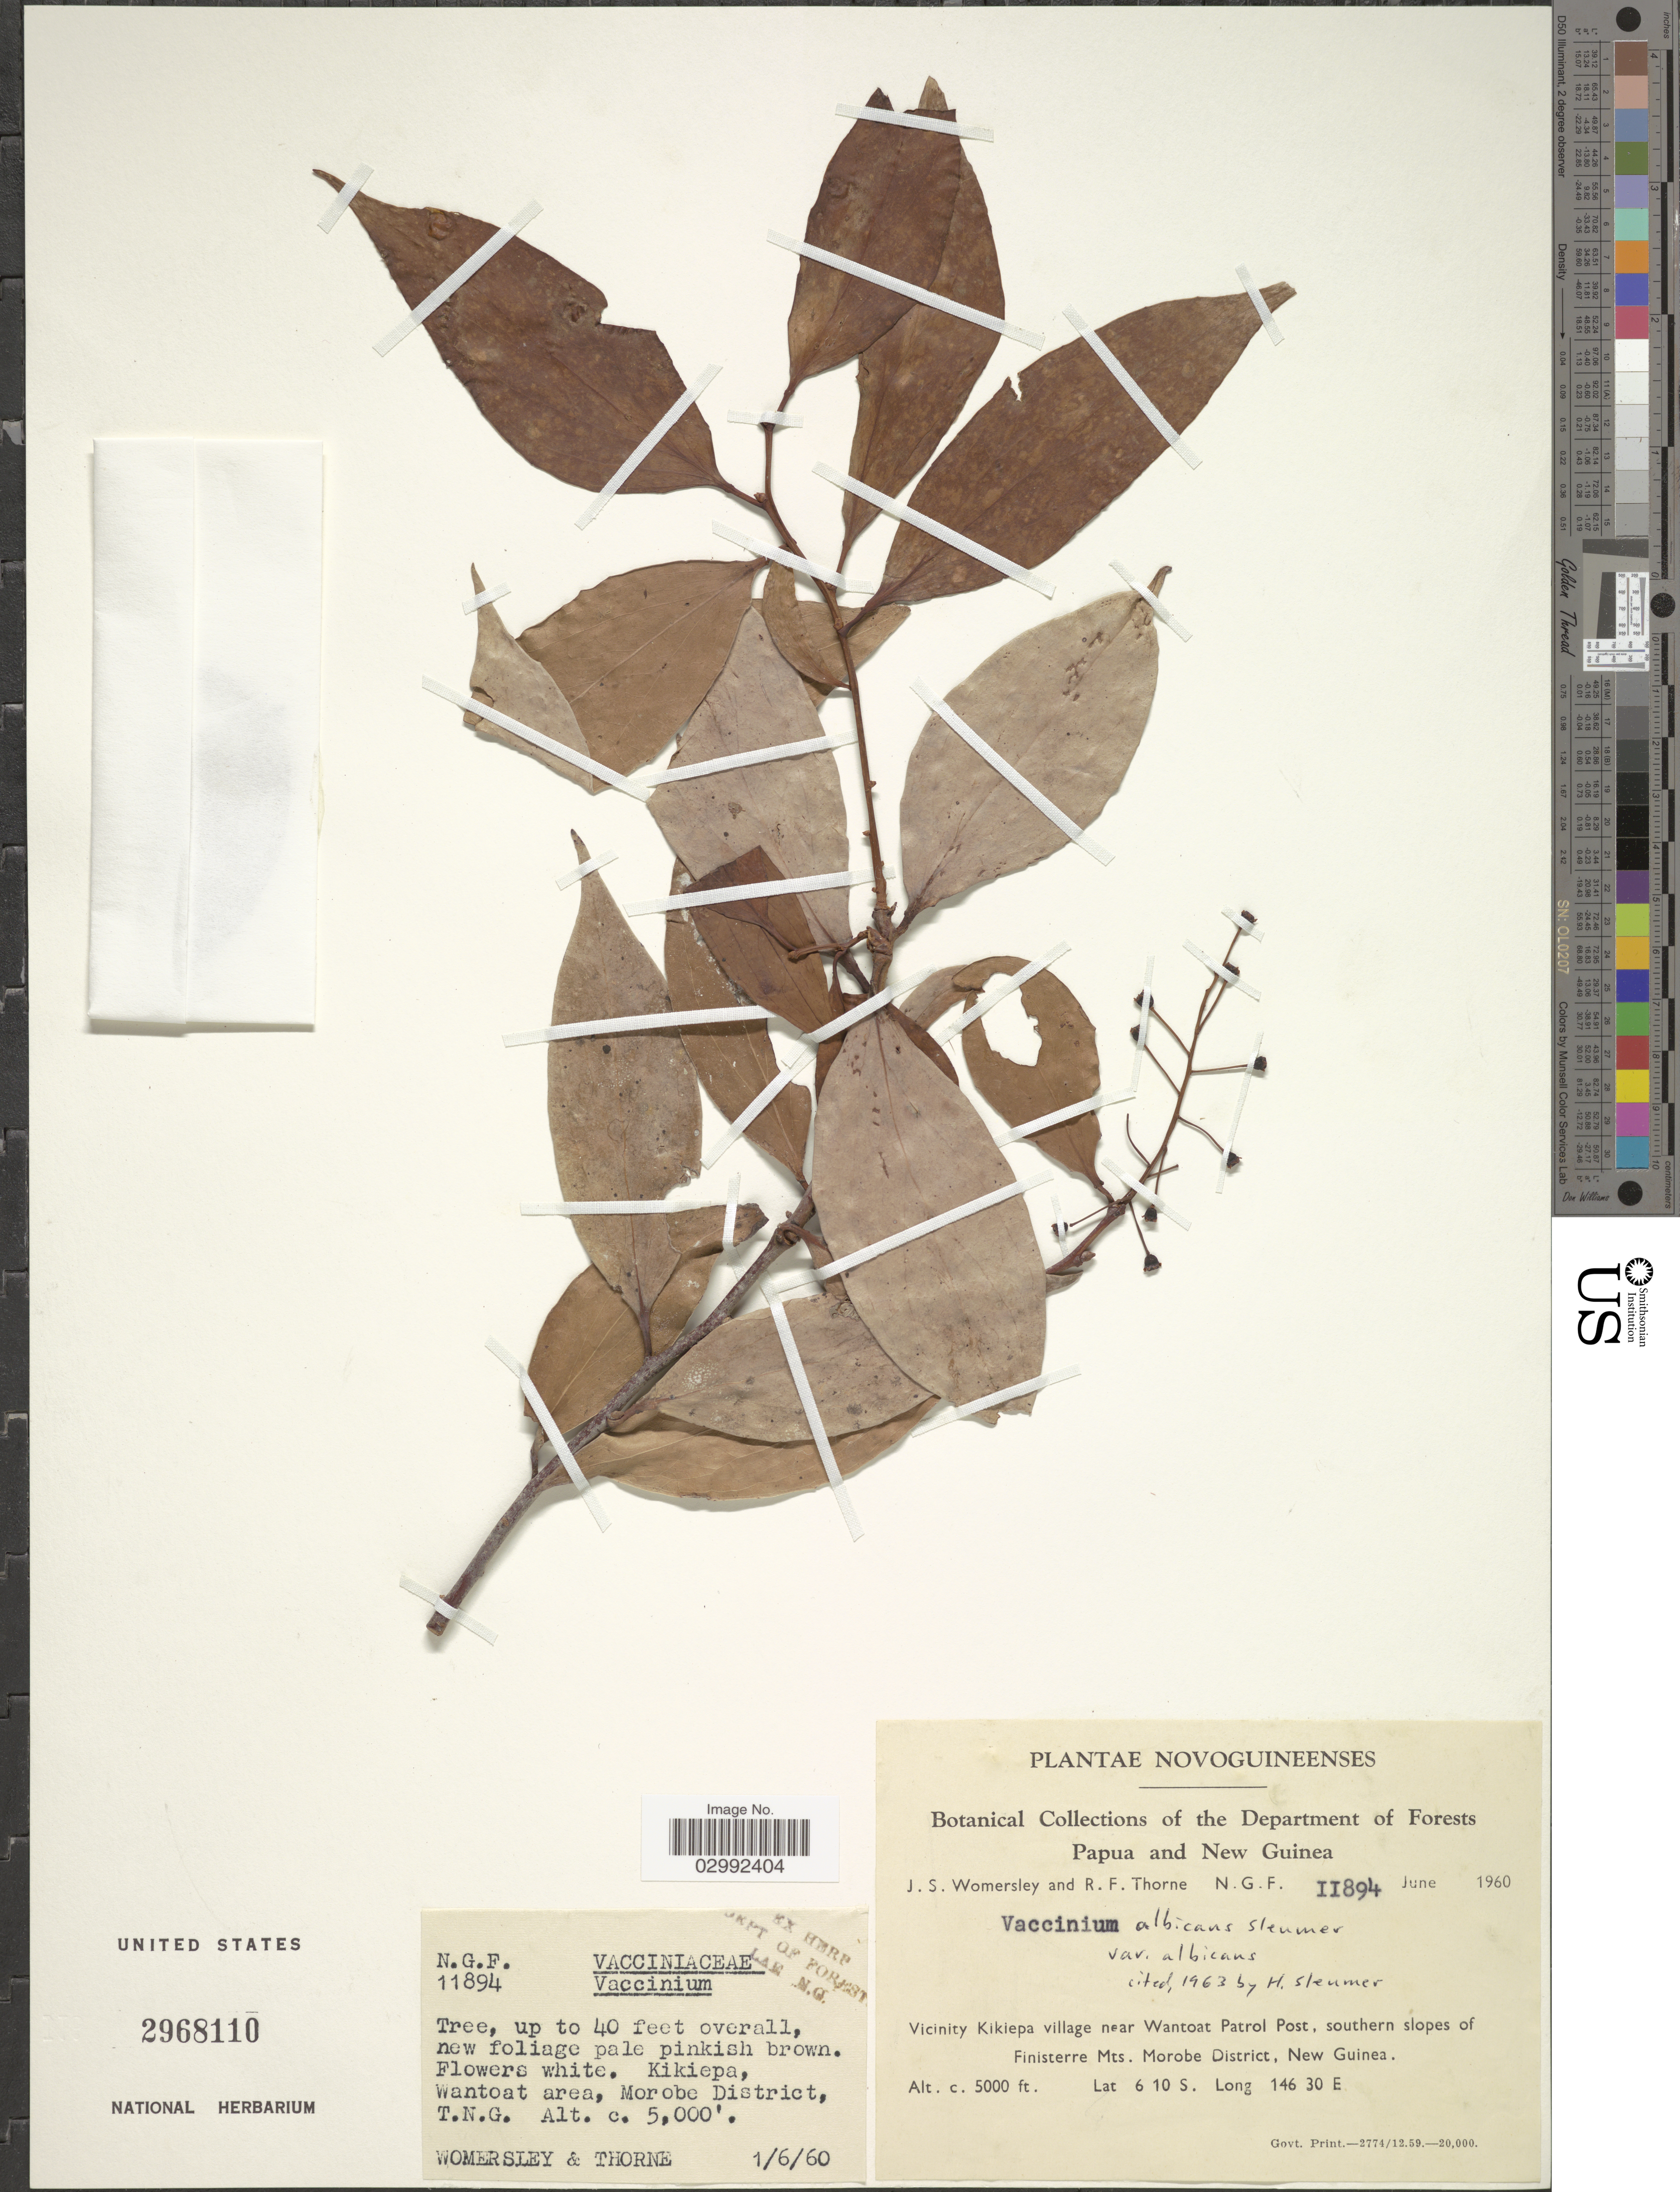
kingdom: Plantae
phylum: Tracheophyta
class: Magnoliopsida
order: Ericales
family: Ericaceae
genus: Vaccinium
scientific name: Vaccinium albicans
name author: Sleumer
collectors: J. S. Womersley & R. Thorne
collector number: N.G.F.II894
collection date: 1960-06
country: Papua New Guinea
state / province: Morobe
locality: Novoguineenses. Vicinity Kikiepa village near Wantoat Patrol Post, southern slopes of Finisterre Mts. Morobe District. New Guinea.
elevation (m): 1524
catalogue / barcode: US 2968110